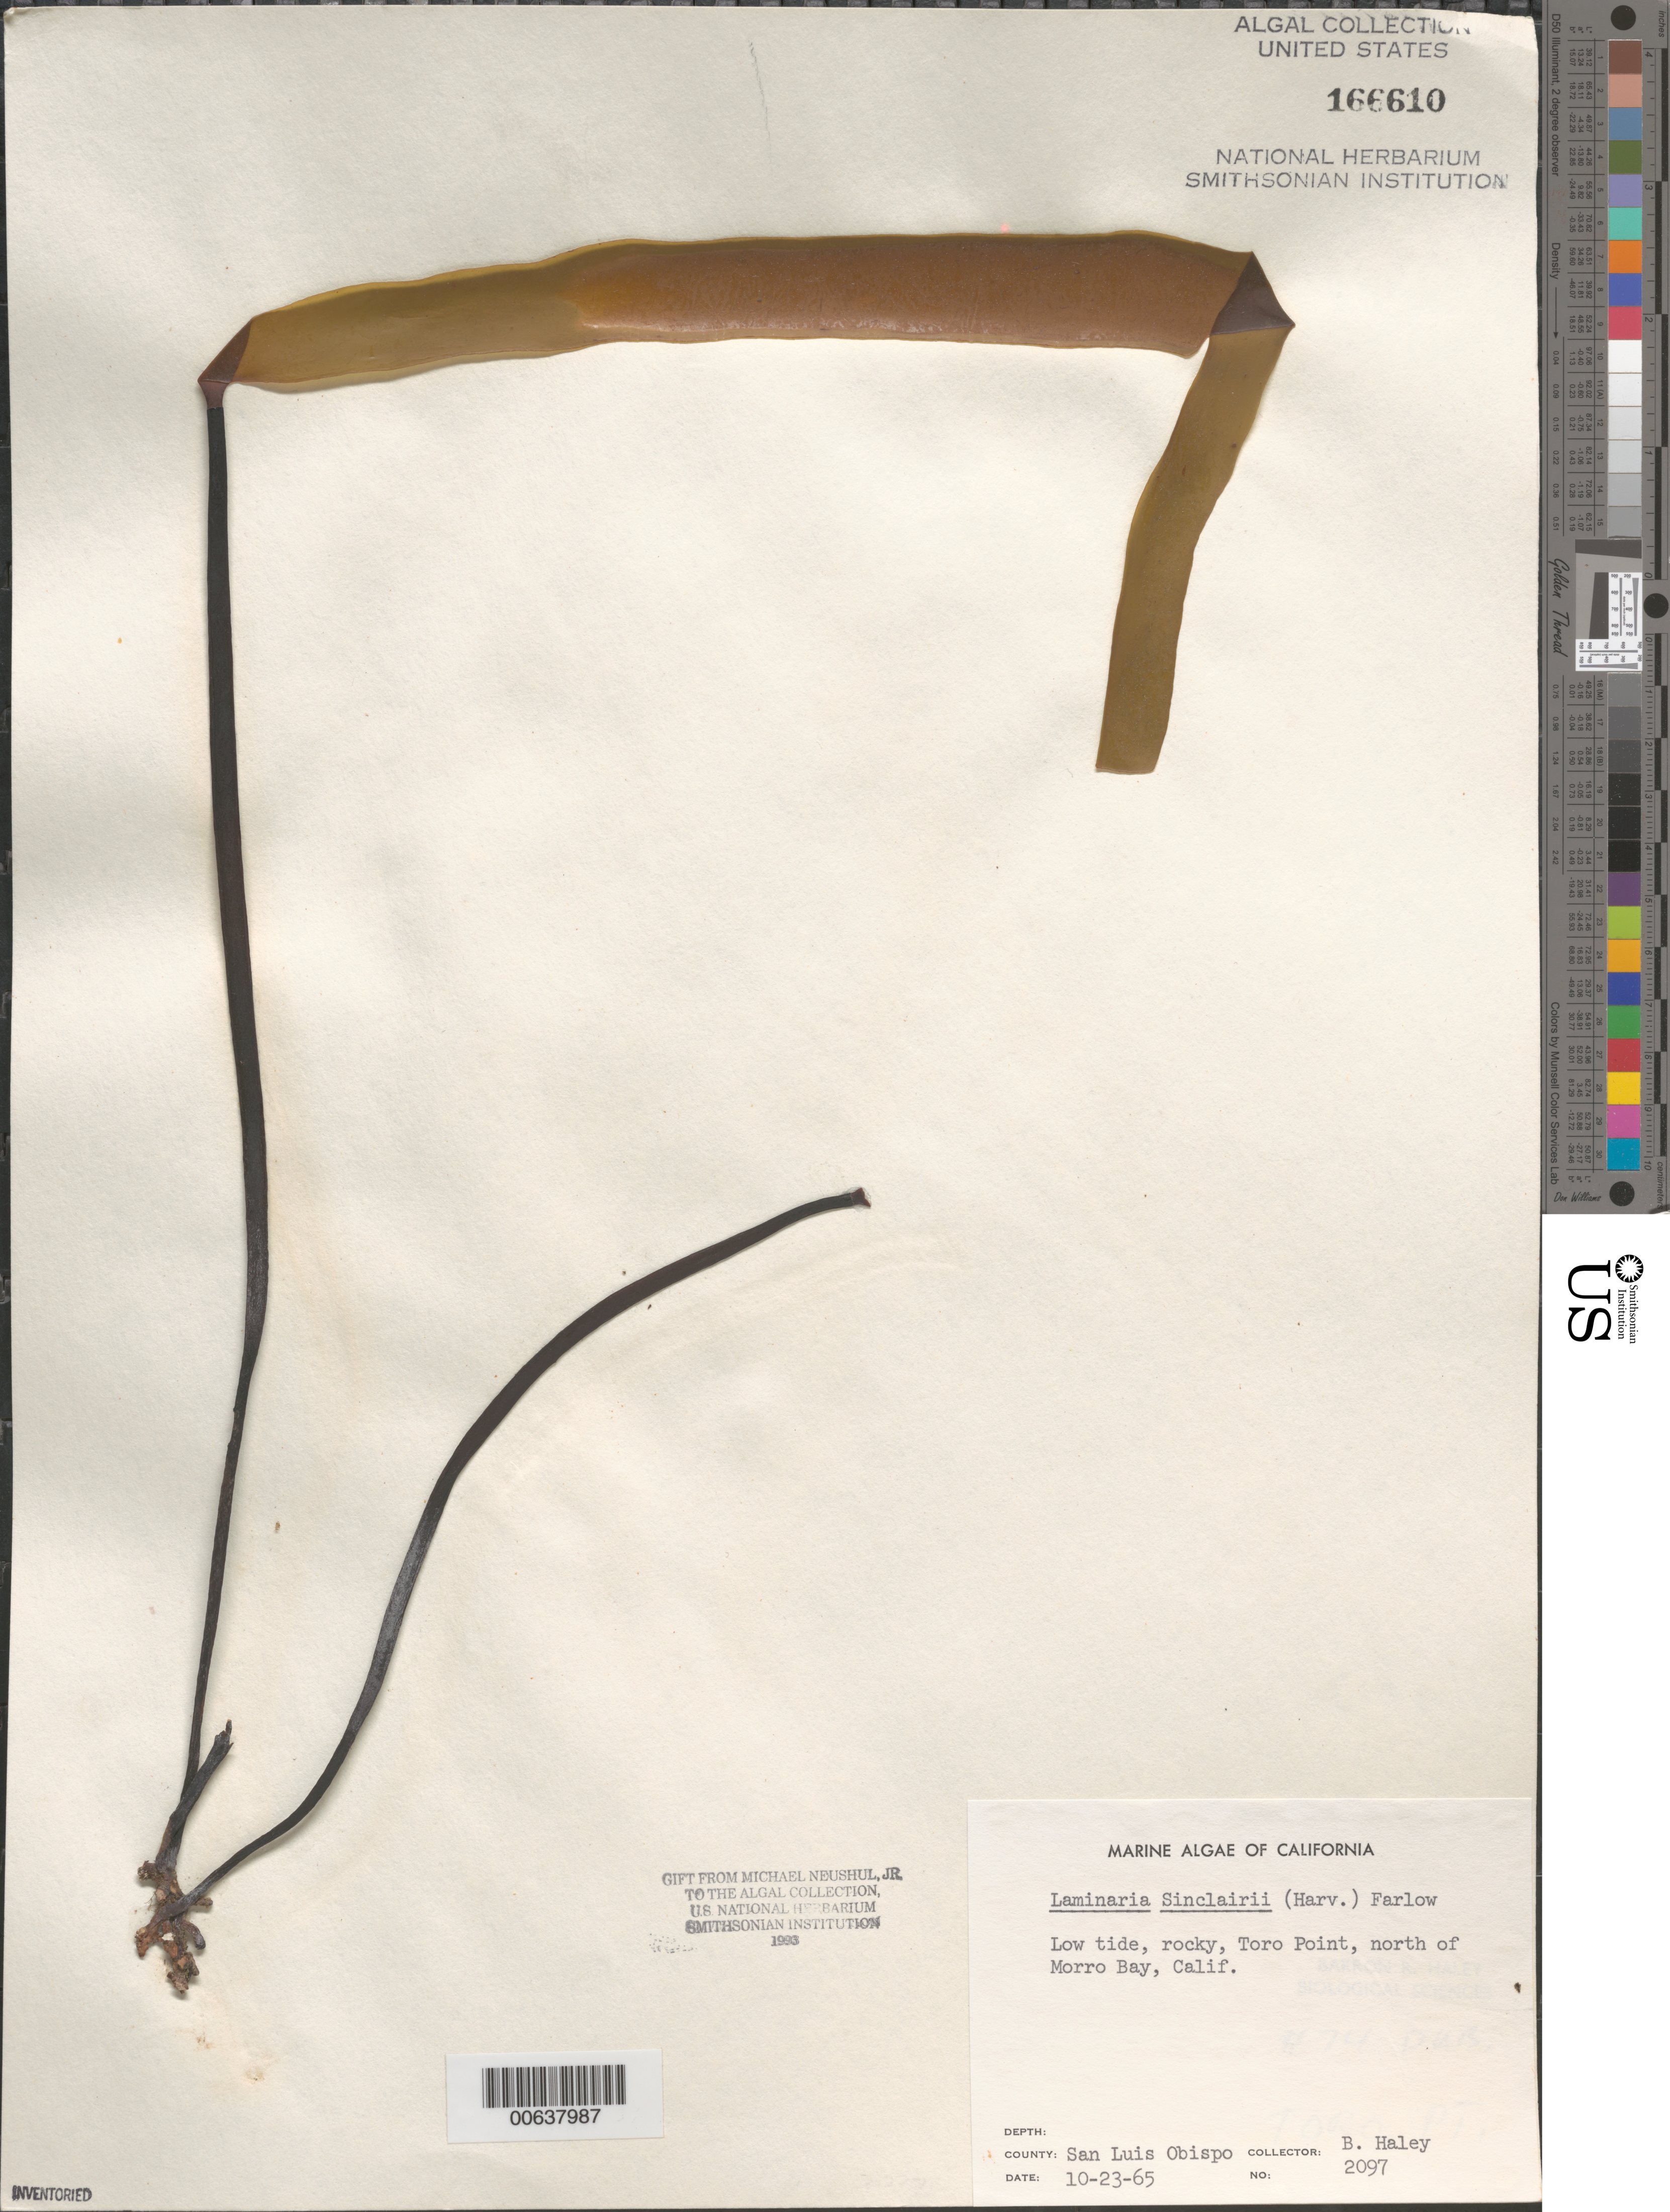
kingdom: Chromista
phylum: Ochrophyta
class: Phaeophyceae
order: Laminariales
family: Laminariaceae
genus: Laminaria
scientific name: Laminaria sinclairii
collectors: B. Haley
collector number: Neushul 2097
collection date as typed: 23 Oct 1965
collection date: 1965-10-23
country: United States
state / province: California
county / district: San Luis Obispo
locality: Toro Point, north of Morro Bay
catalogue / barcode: US 166610